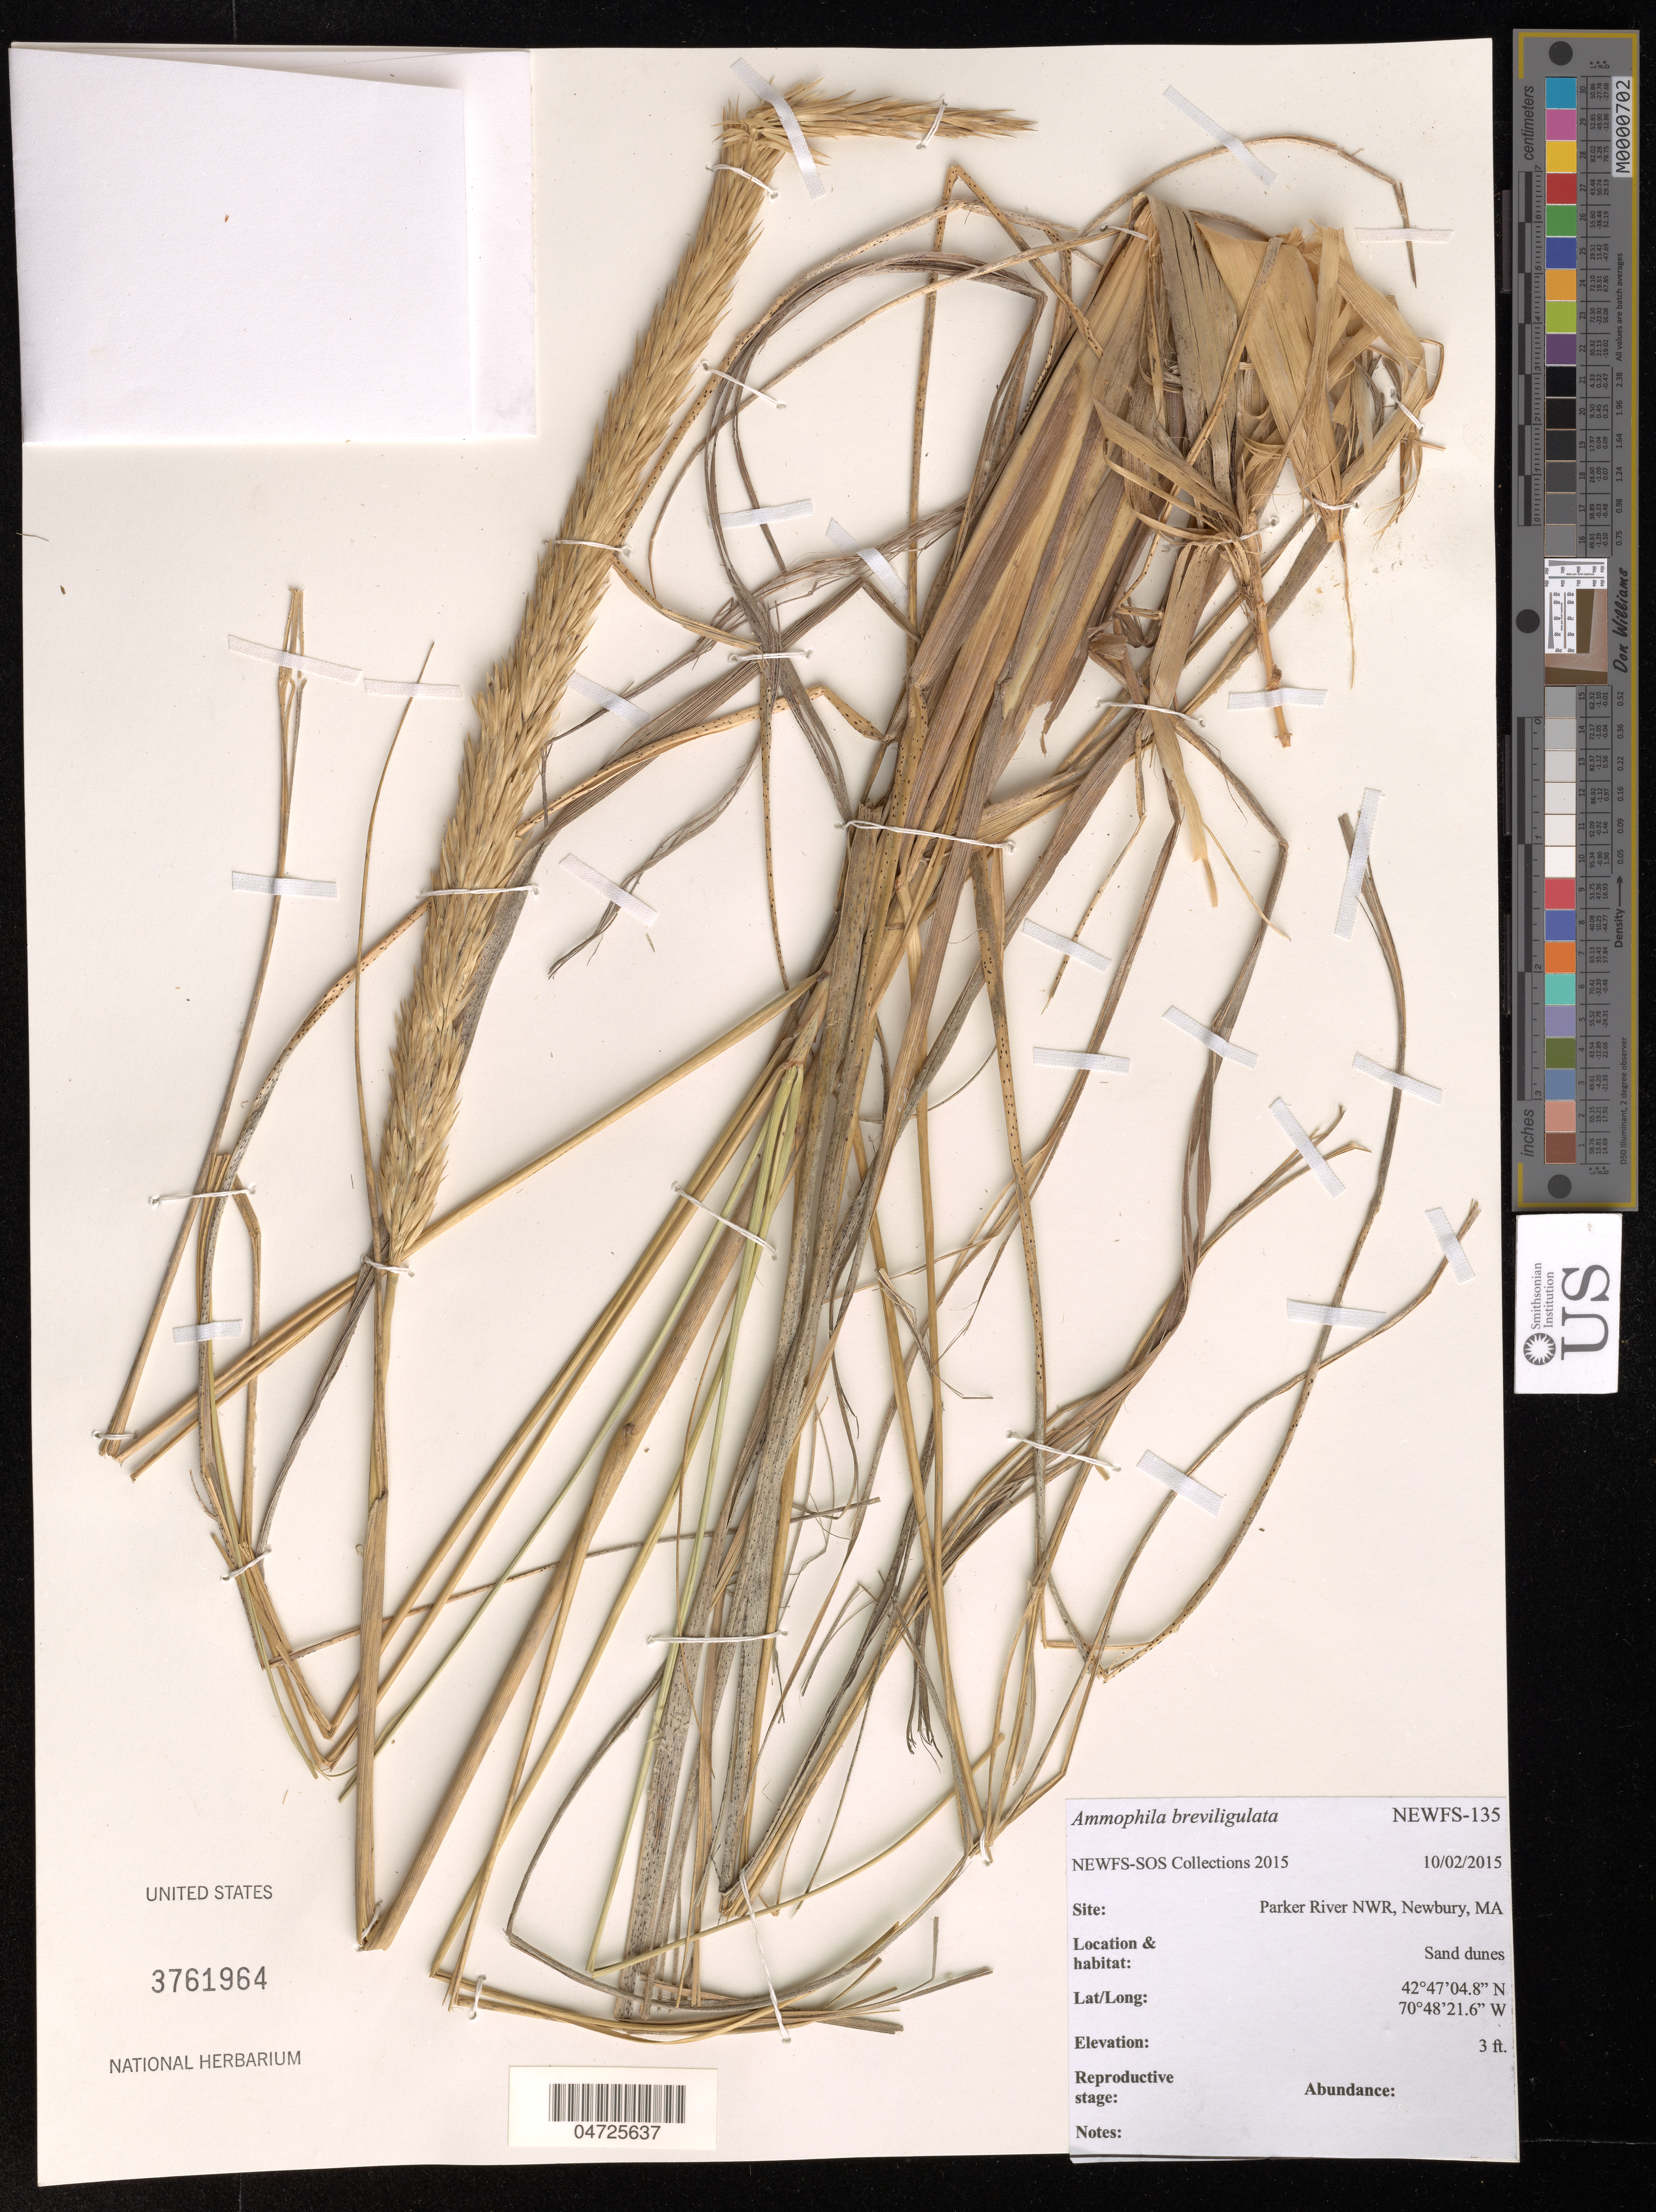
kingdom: Plantae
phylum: Tracheophyta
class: Liliopsida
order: Poales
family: Poaceae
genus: Ammophila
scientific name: Ammophila breviligulata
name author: Fernald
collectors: NEWFS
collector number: NEWFS-135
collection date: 2015-10-02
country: United States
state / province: Massachusetts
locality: Parker River NWR, Newbury.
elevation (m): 1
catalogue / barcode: US 3761964